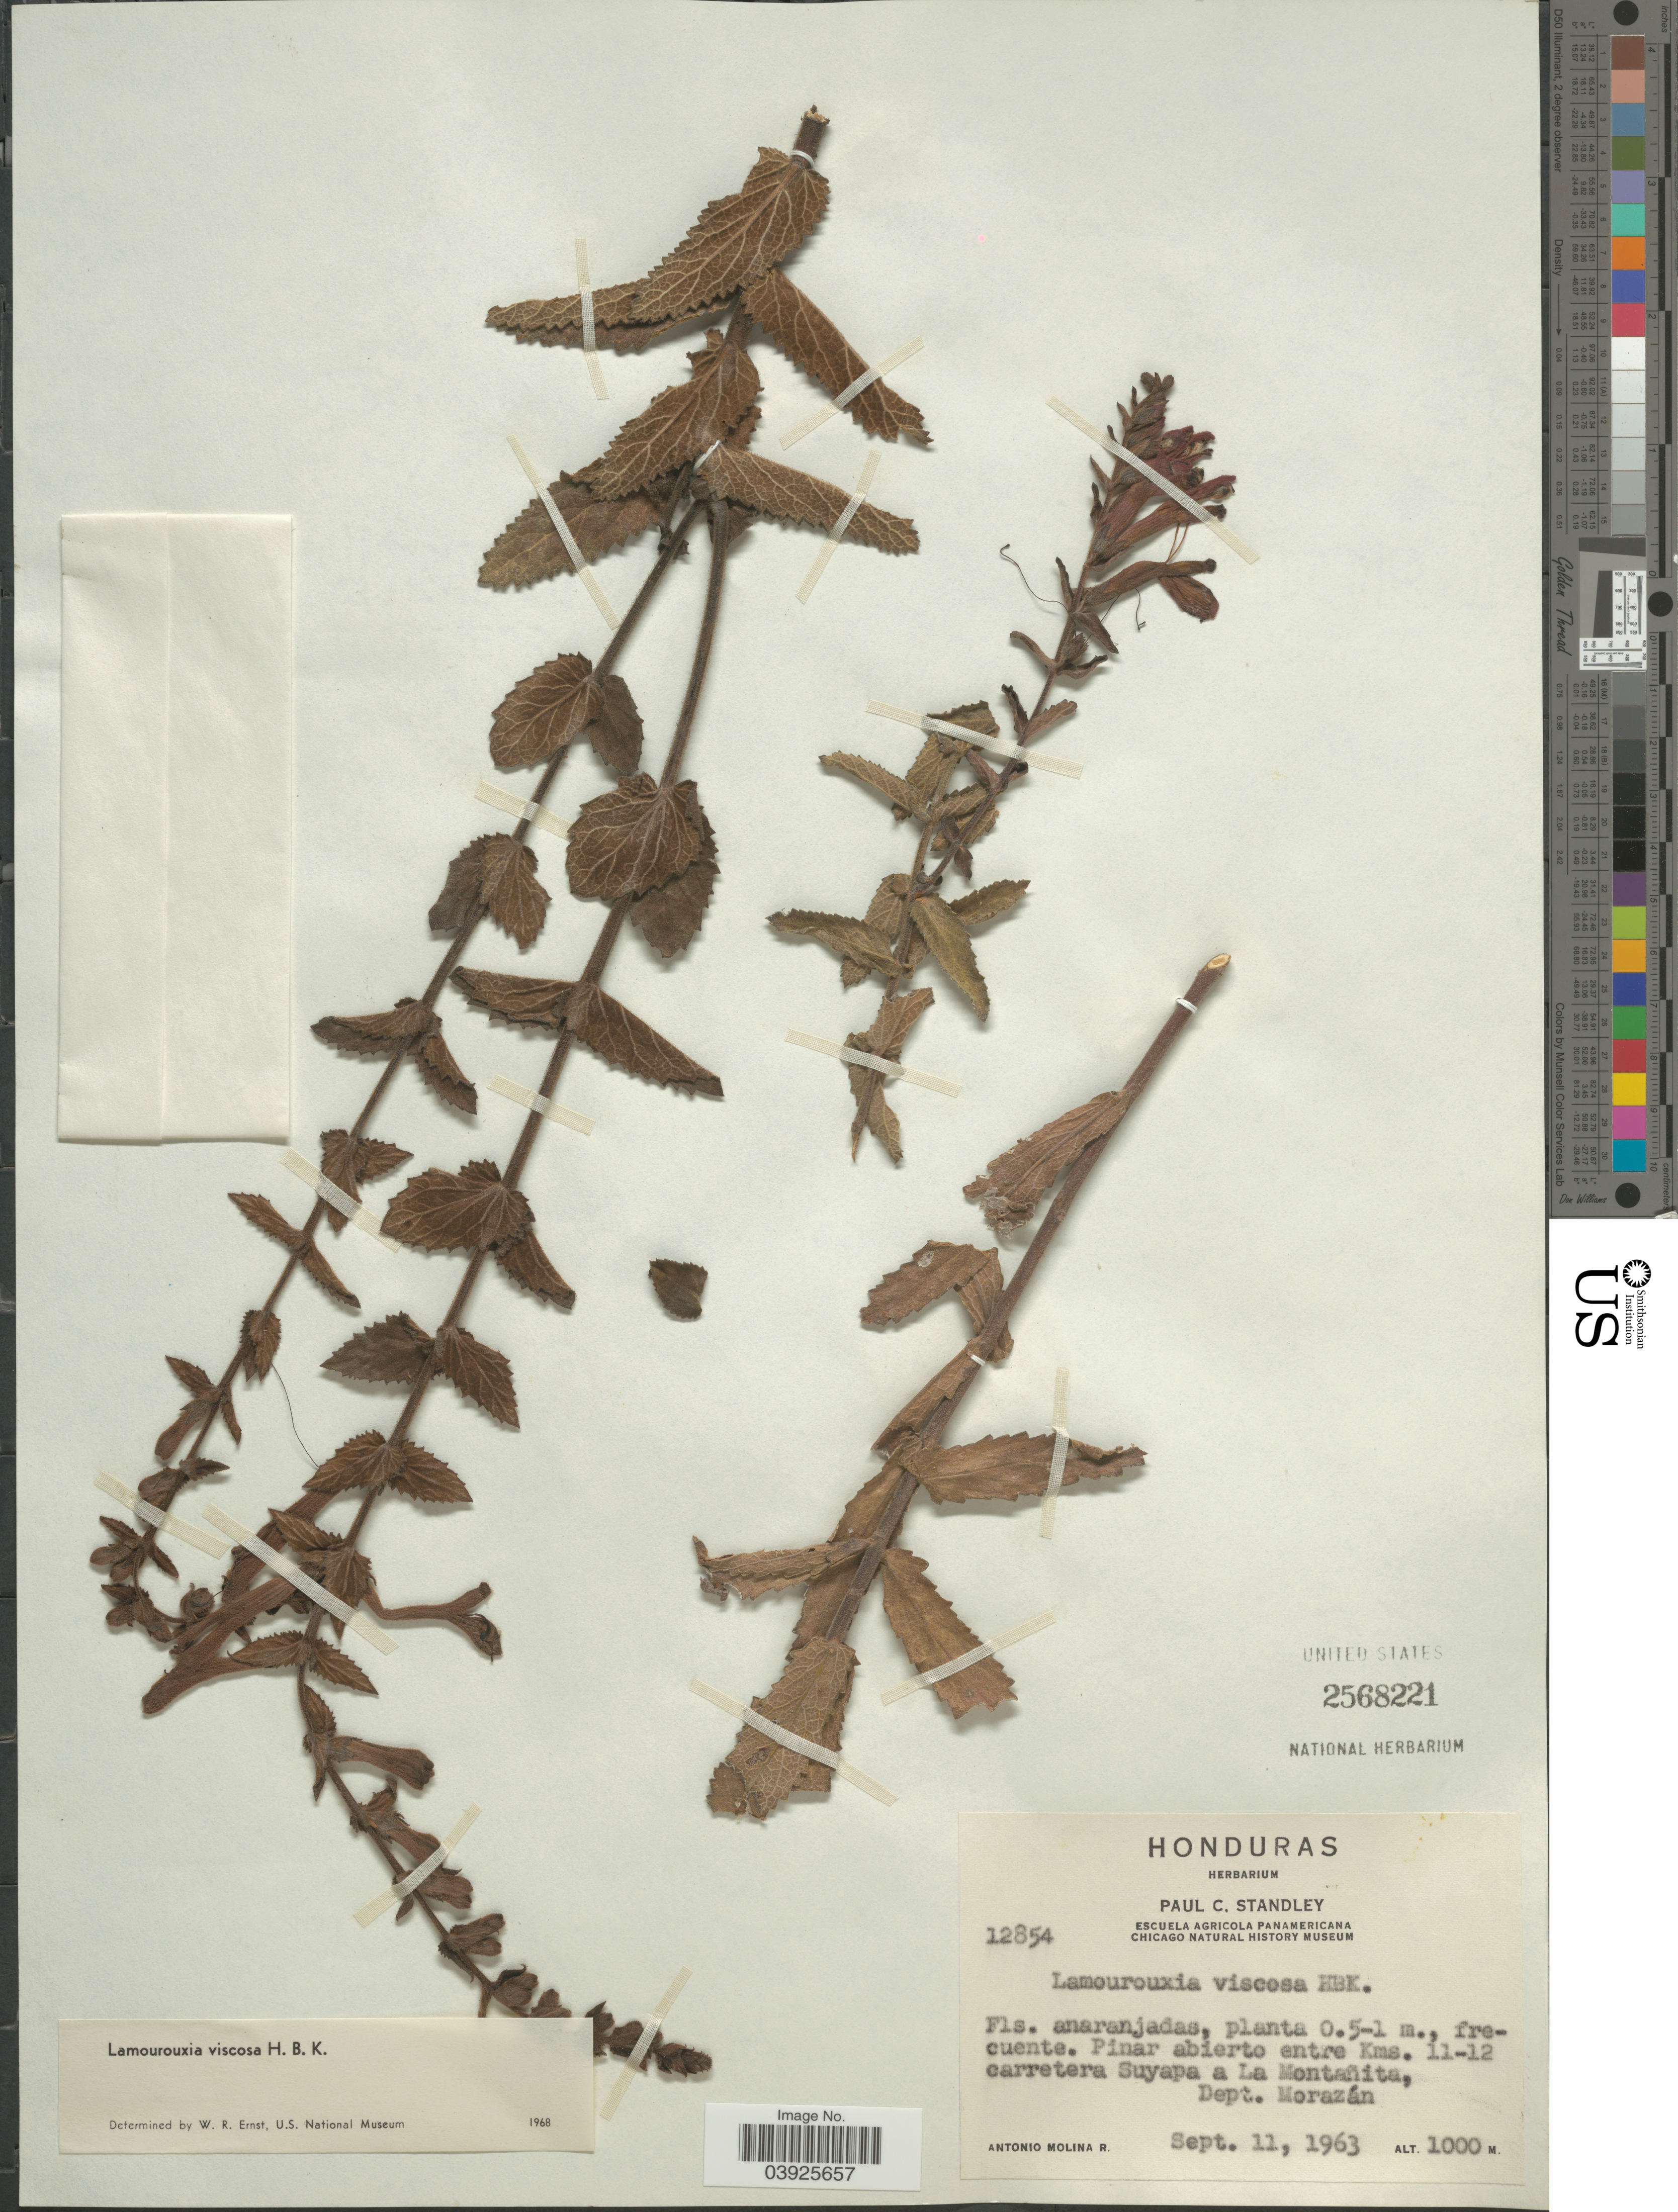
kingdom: Plantae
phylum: Tracheophyta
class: Magnoliopsida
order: Lamiales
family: Orobanchaceae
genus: Lamourouxia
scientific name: Lamourouxia viscosa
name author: Kunth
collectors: A. Molina R.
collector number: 12854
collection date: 1963-09-11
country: Honduras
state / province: Fco. Morazán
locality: Pinar abierto entre Kms. 11-12 carretera Suyapa a La Montañita, Dept. Morazán.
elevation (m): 1000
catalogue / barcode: US 2568221